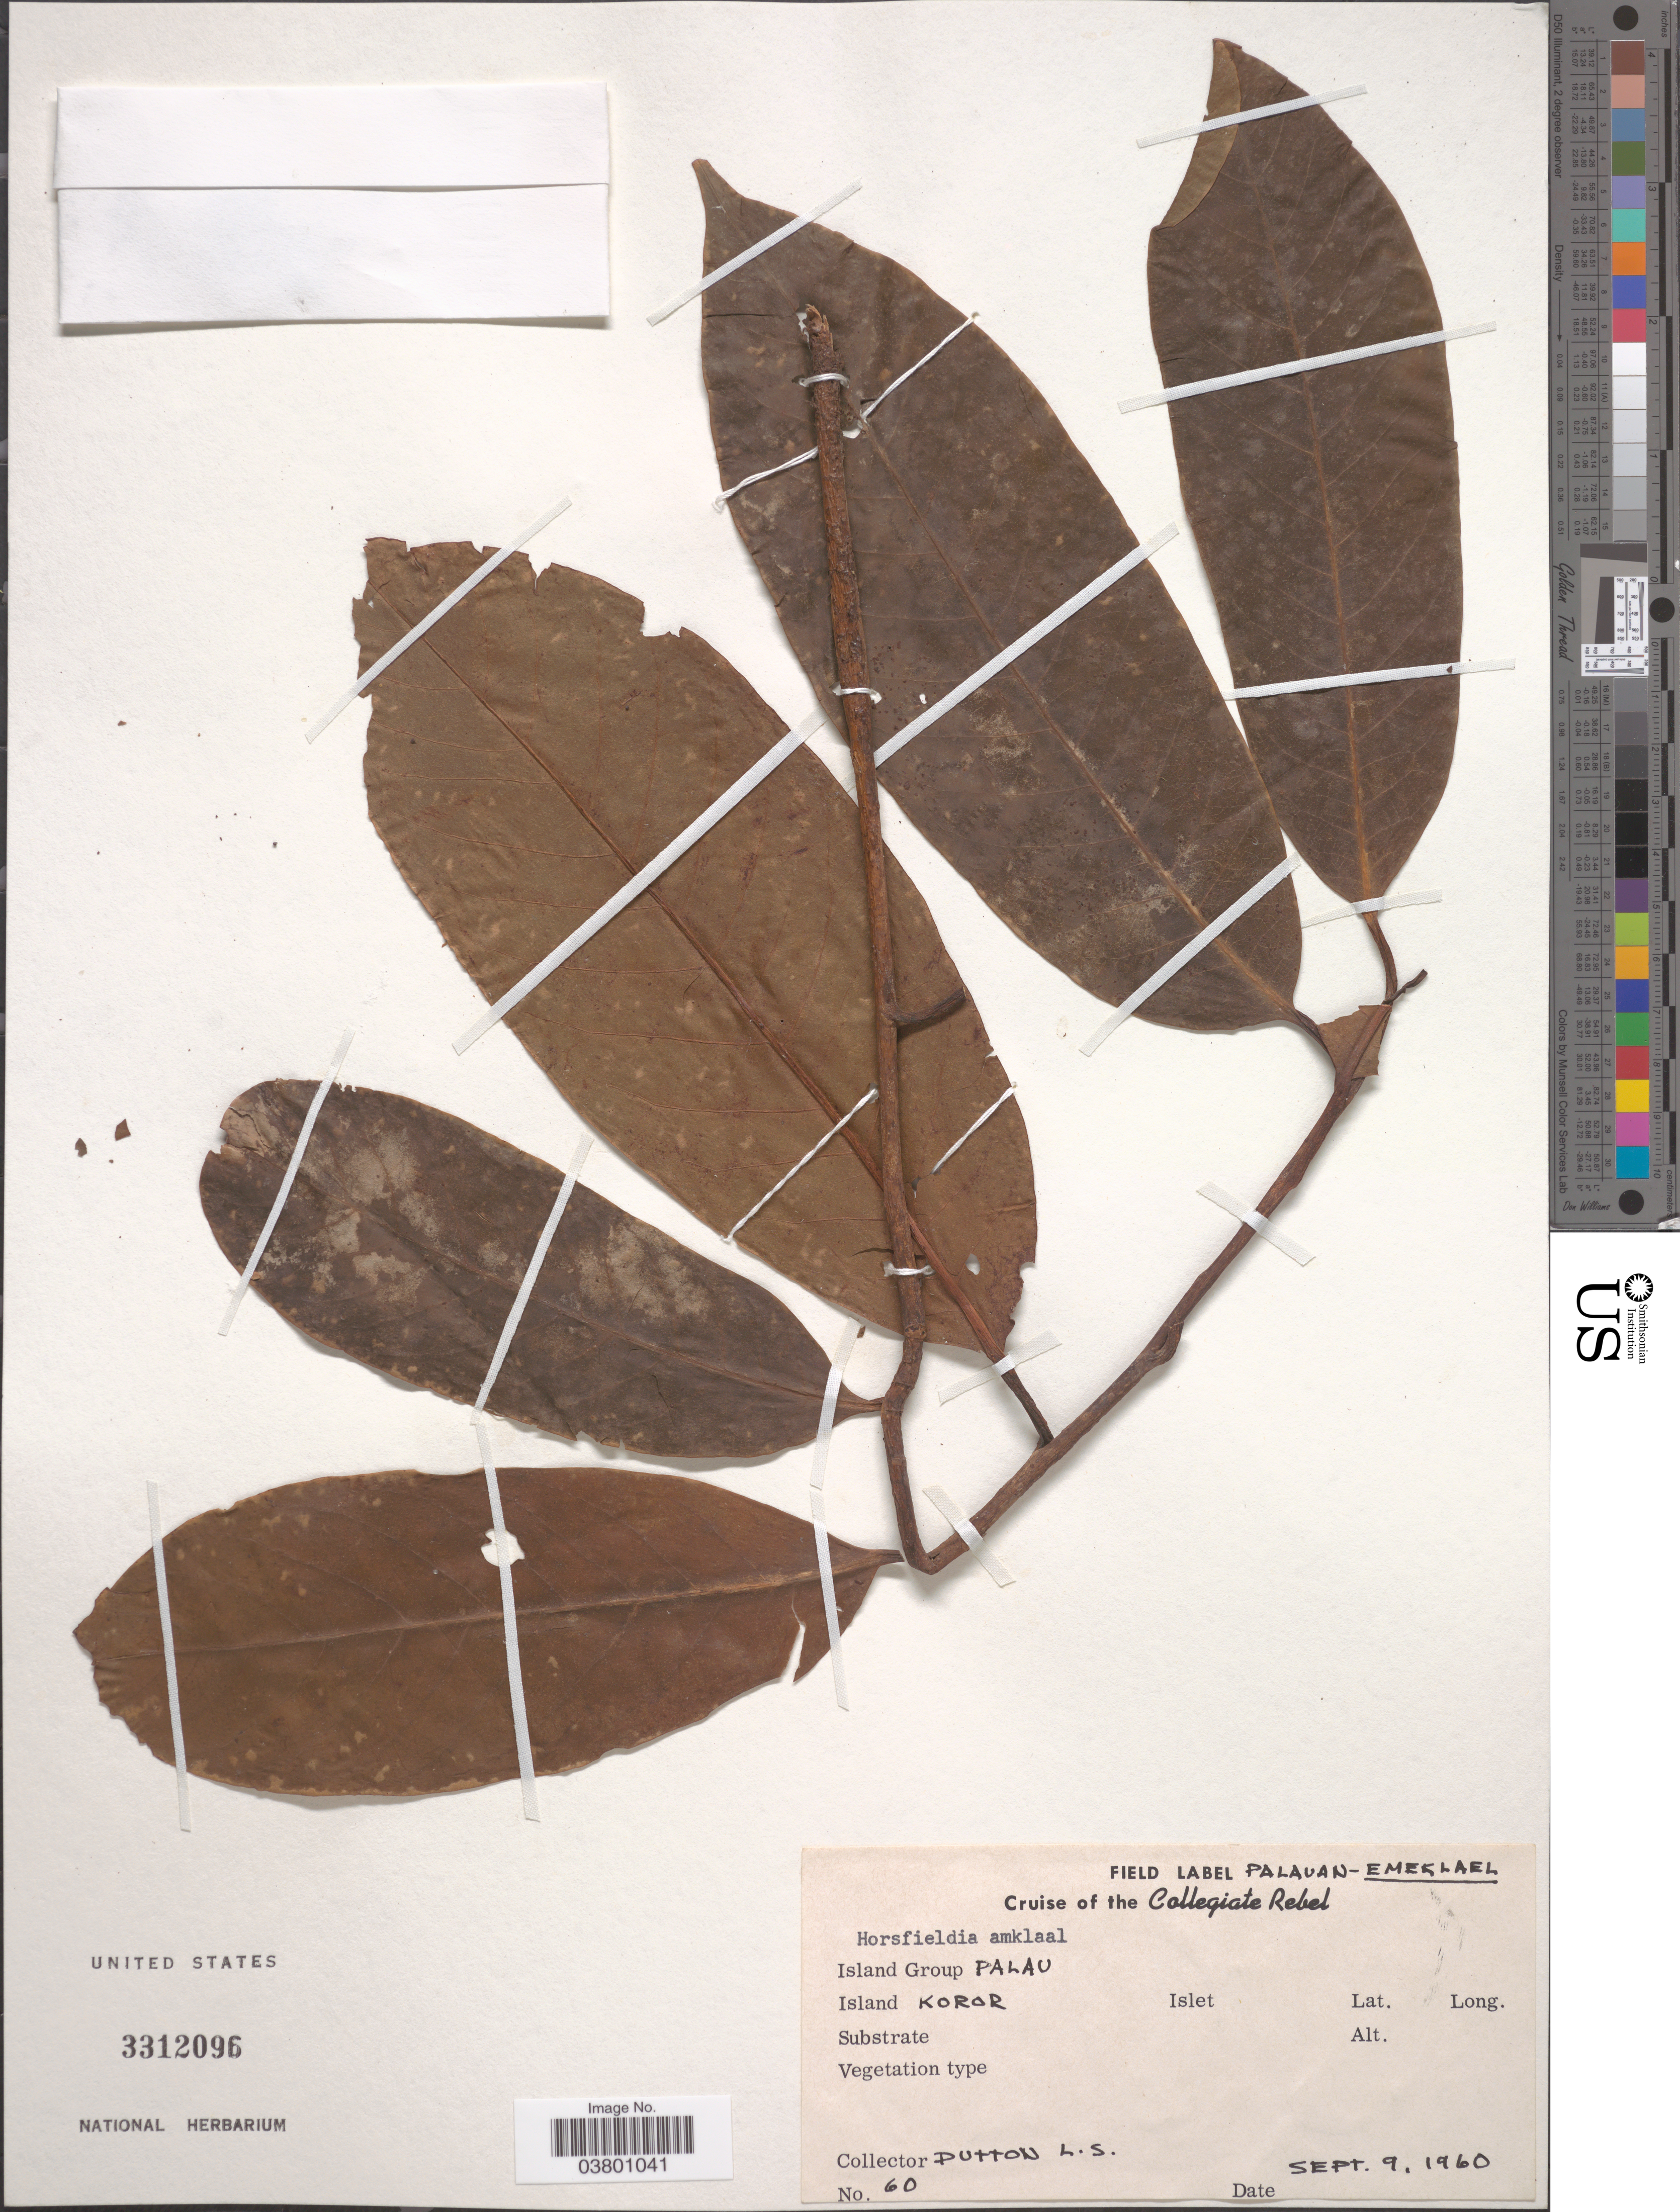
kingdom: Plantae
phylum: Tracheophyta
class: Magnoliopsida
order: Magnoliales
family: Myristicaceae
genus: Horsfieldia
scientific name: Horsfieldia irya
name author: (Gaertn.) Warb.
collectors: L. Dutton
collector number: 60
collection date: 1960-09-09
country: Palau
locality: Island Group Palau. Island Koror Islet.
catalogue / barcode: US 3312096